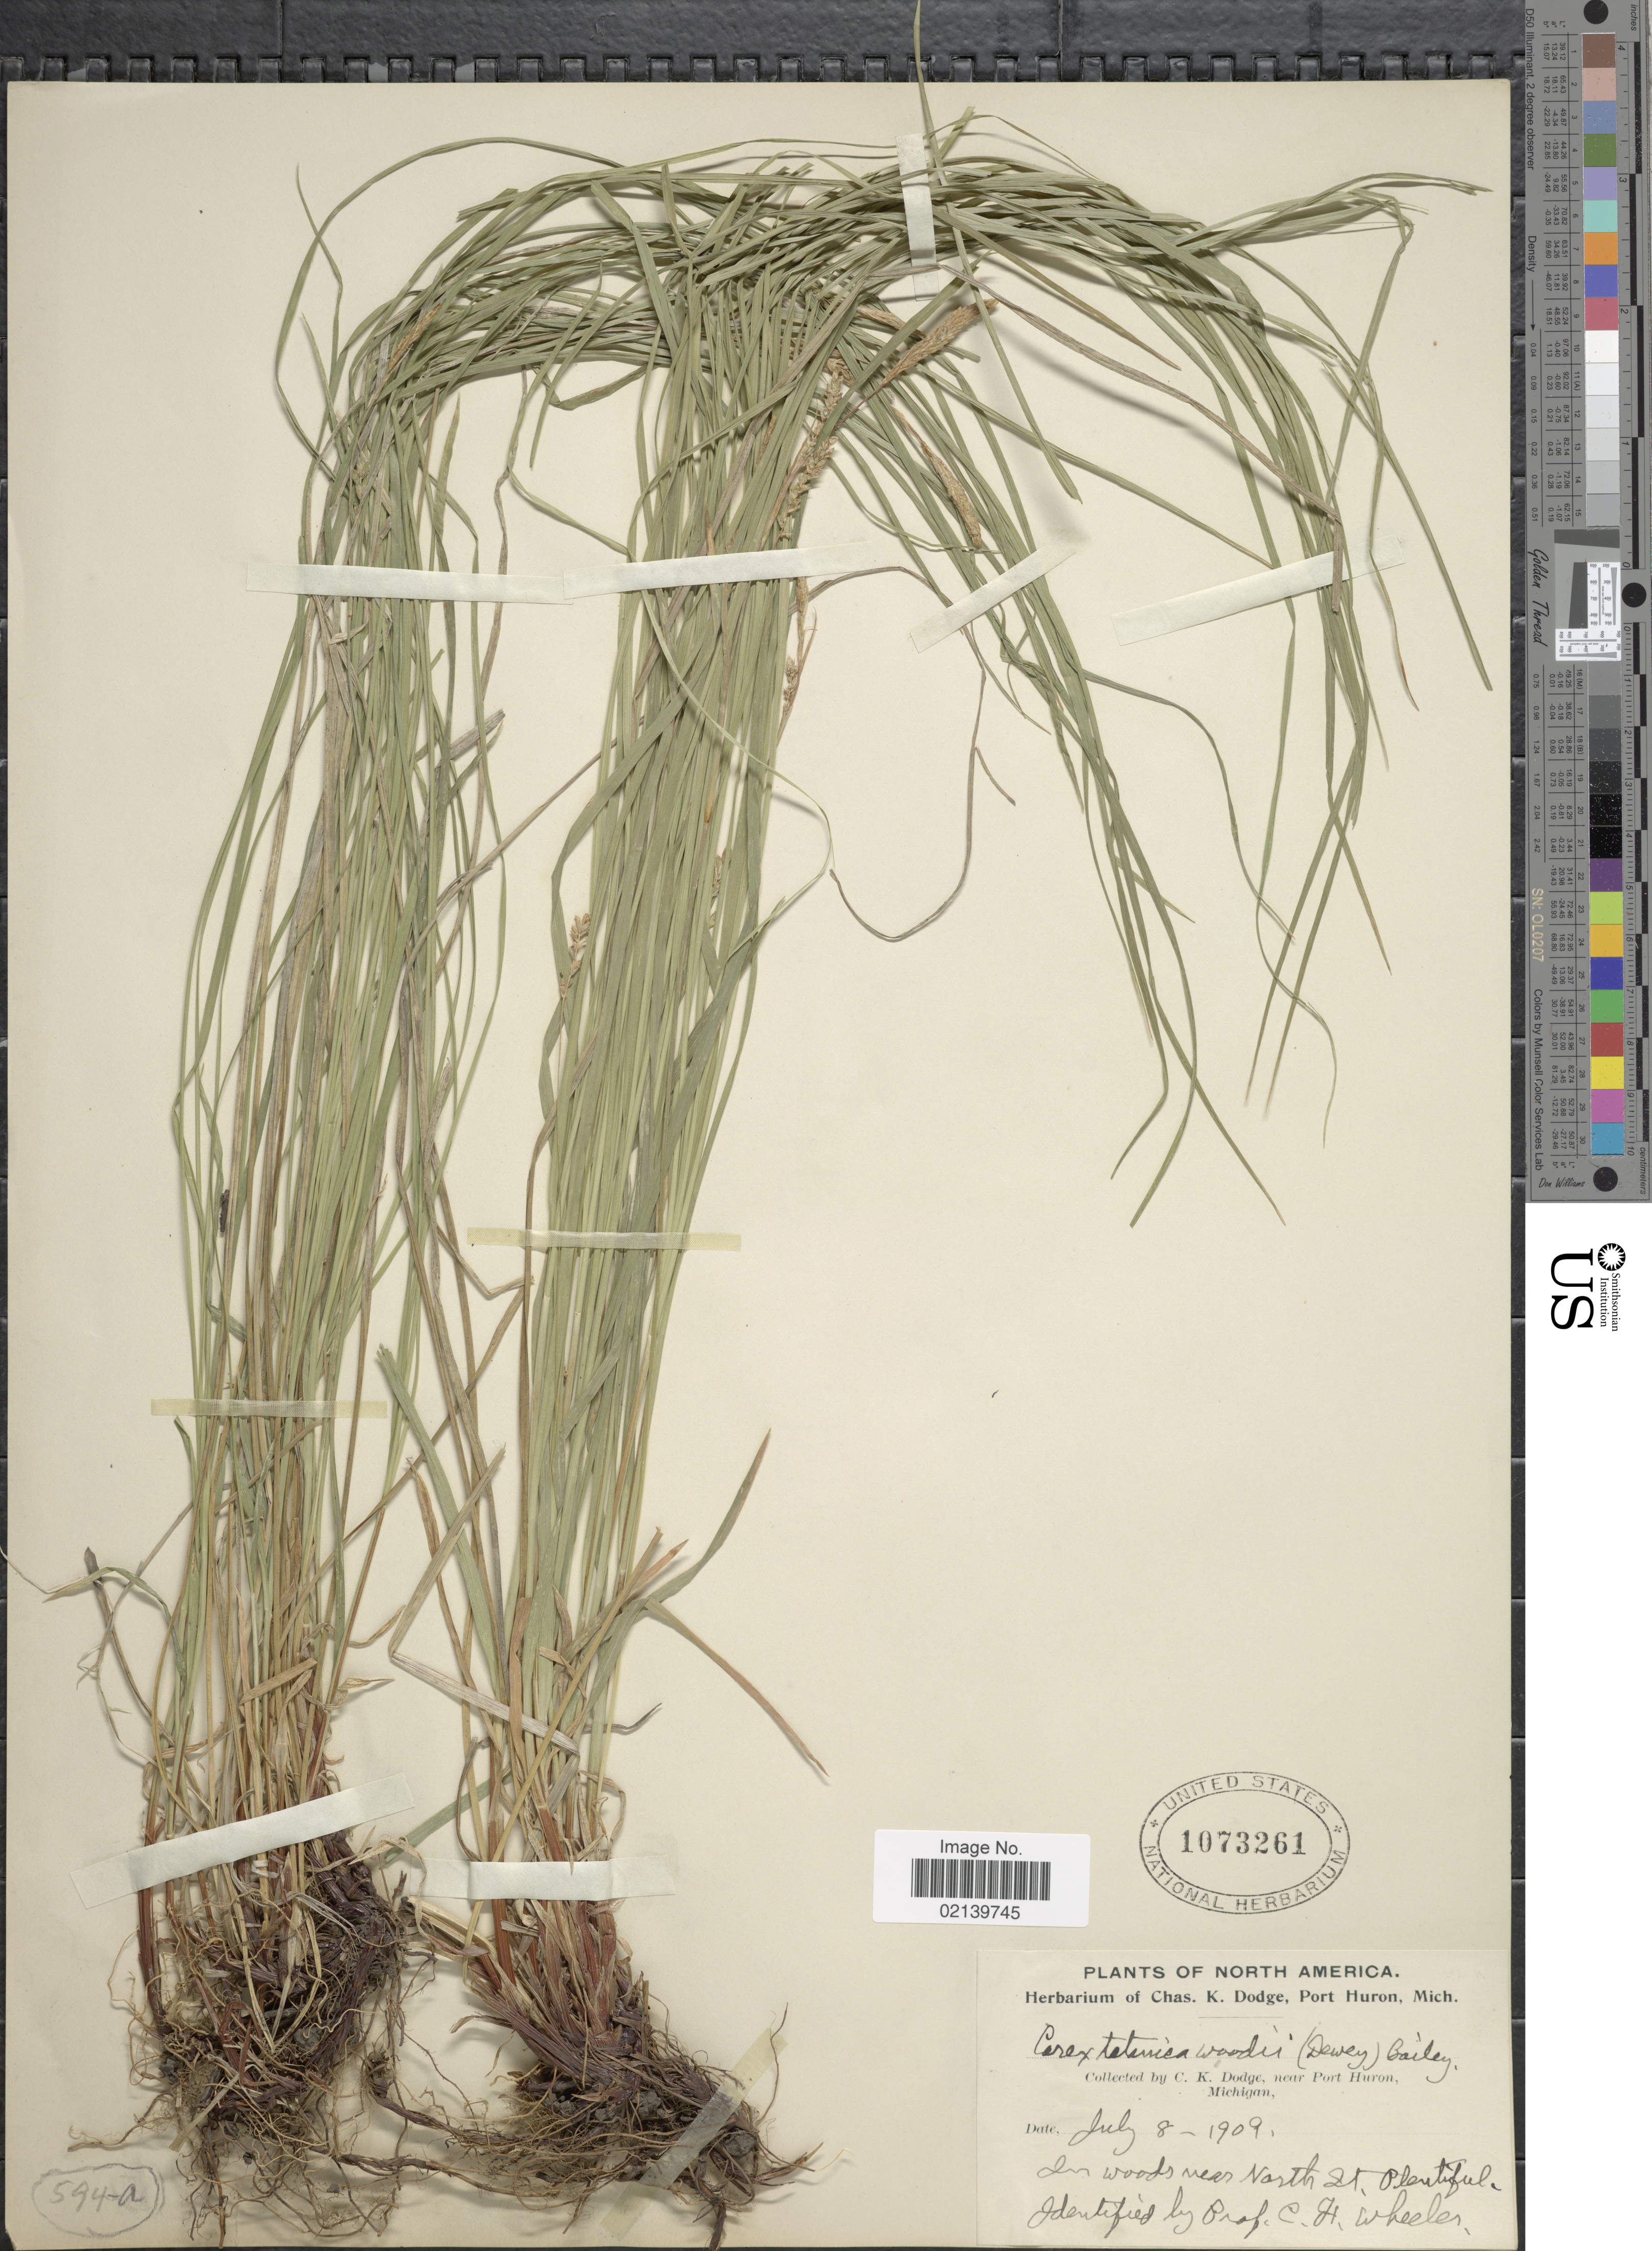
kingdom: Plantae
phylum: Tracheophyta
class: Liliopsida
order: Poales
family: Cyperaceae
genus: Carex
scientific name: Carex woodii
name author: Dewey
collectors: C. Dodge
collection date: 1909-07-08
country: United States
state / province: Michigan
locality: In woods near North St, near Port Huron, Michigan. North America.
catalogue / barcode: US 1073261